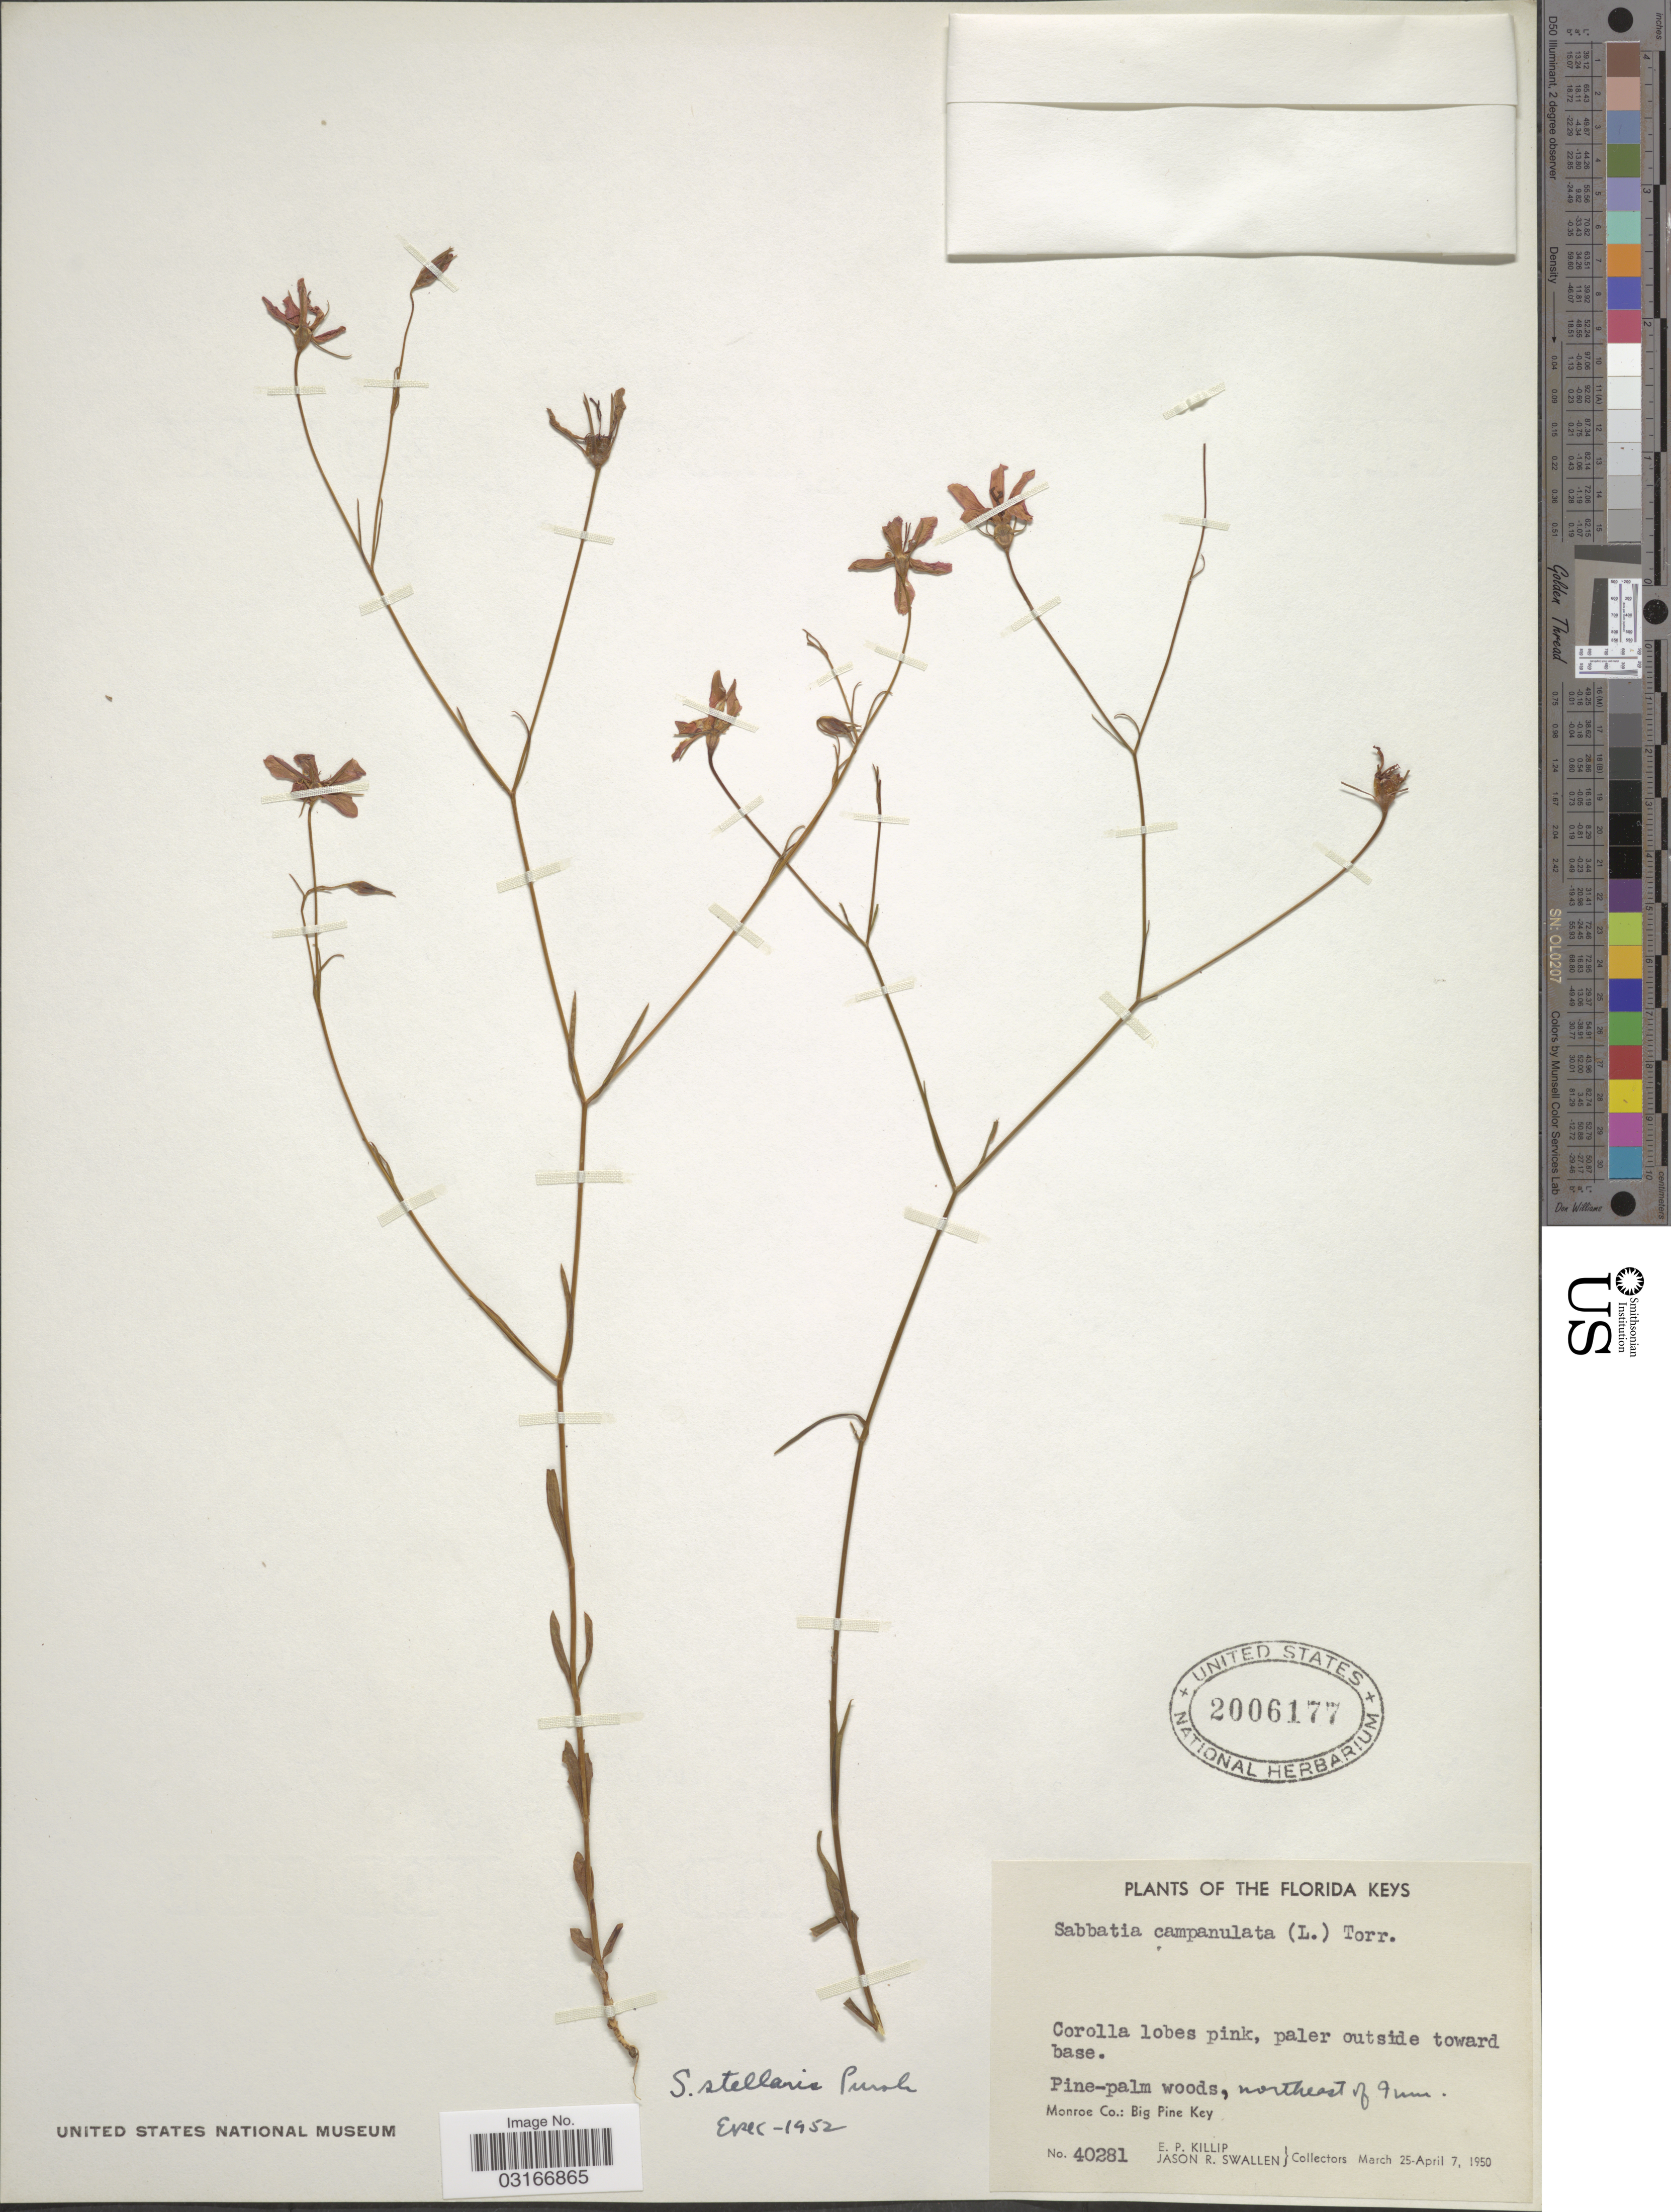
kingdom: Plantae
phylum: Tracheophyta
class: Magnoliopsida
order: Gentianales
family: Gentianaceae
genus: Sabatia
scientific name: Sabatia stellaris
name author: Pursh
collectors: E. P. Killip & J. R. Swallen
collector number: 40281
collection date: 1950-03-25/1950-04-07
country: United States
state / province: Florida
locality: The Florida Keys. Northeast of Inn. Monroe Co.: Big Pine Key.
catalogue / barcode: US 2006177